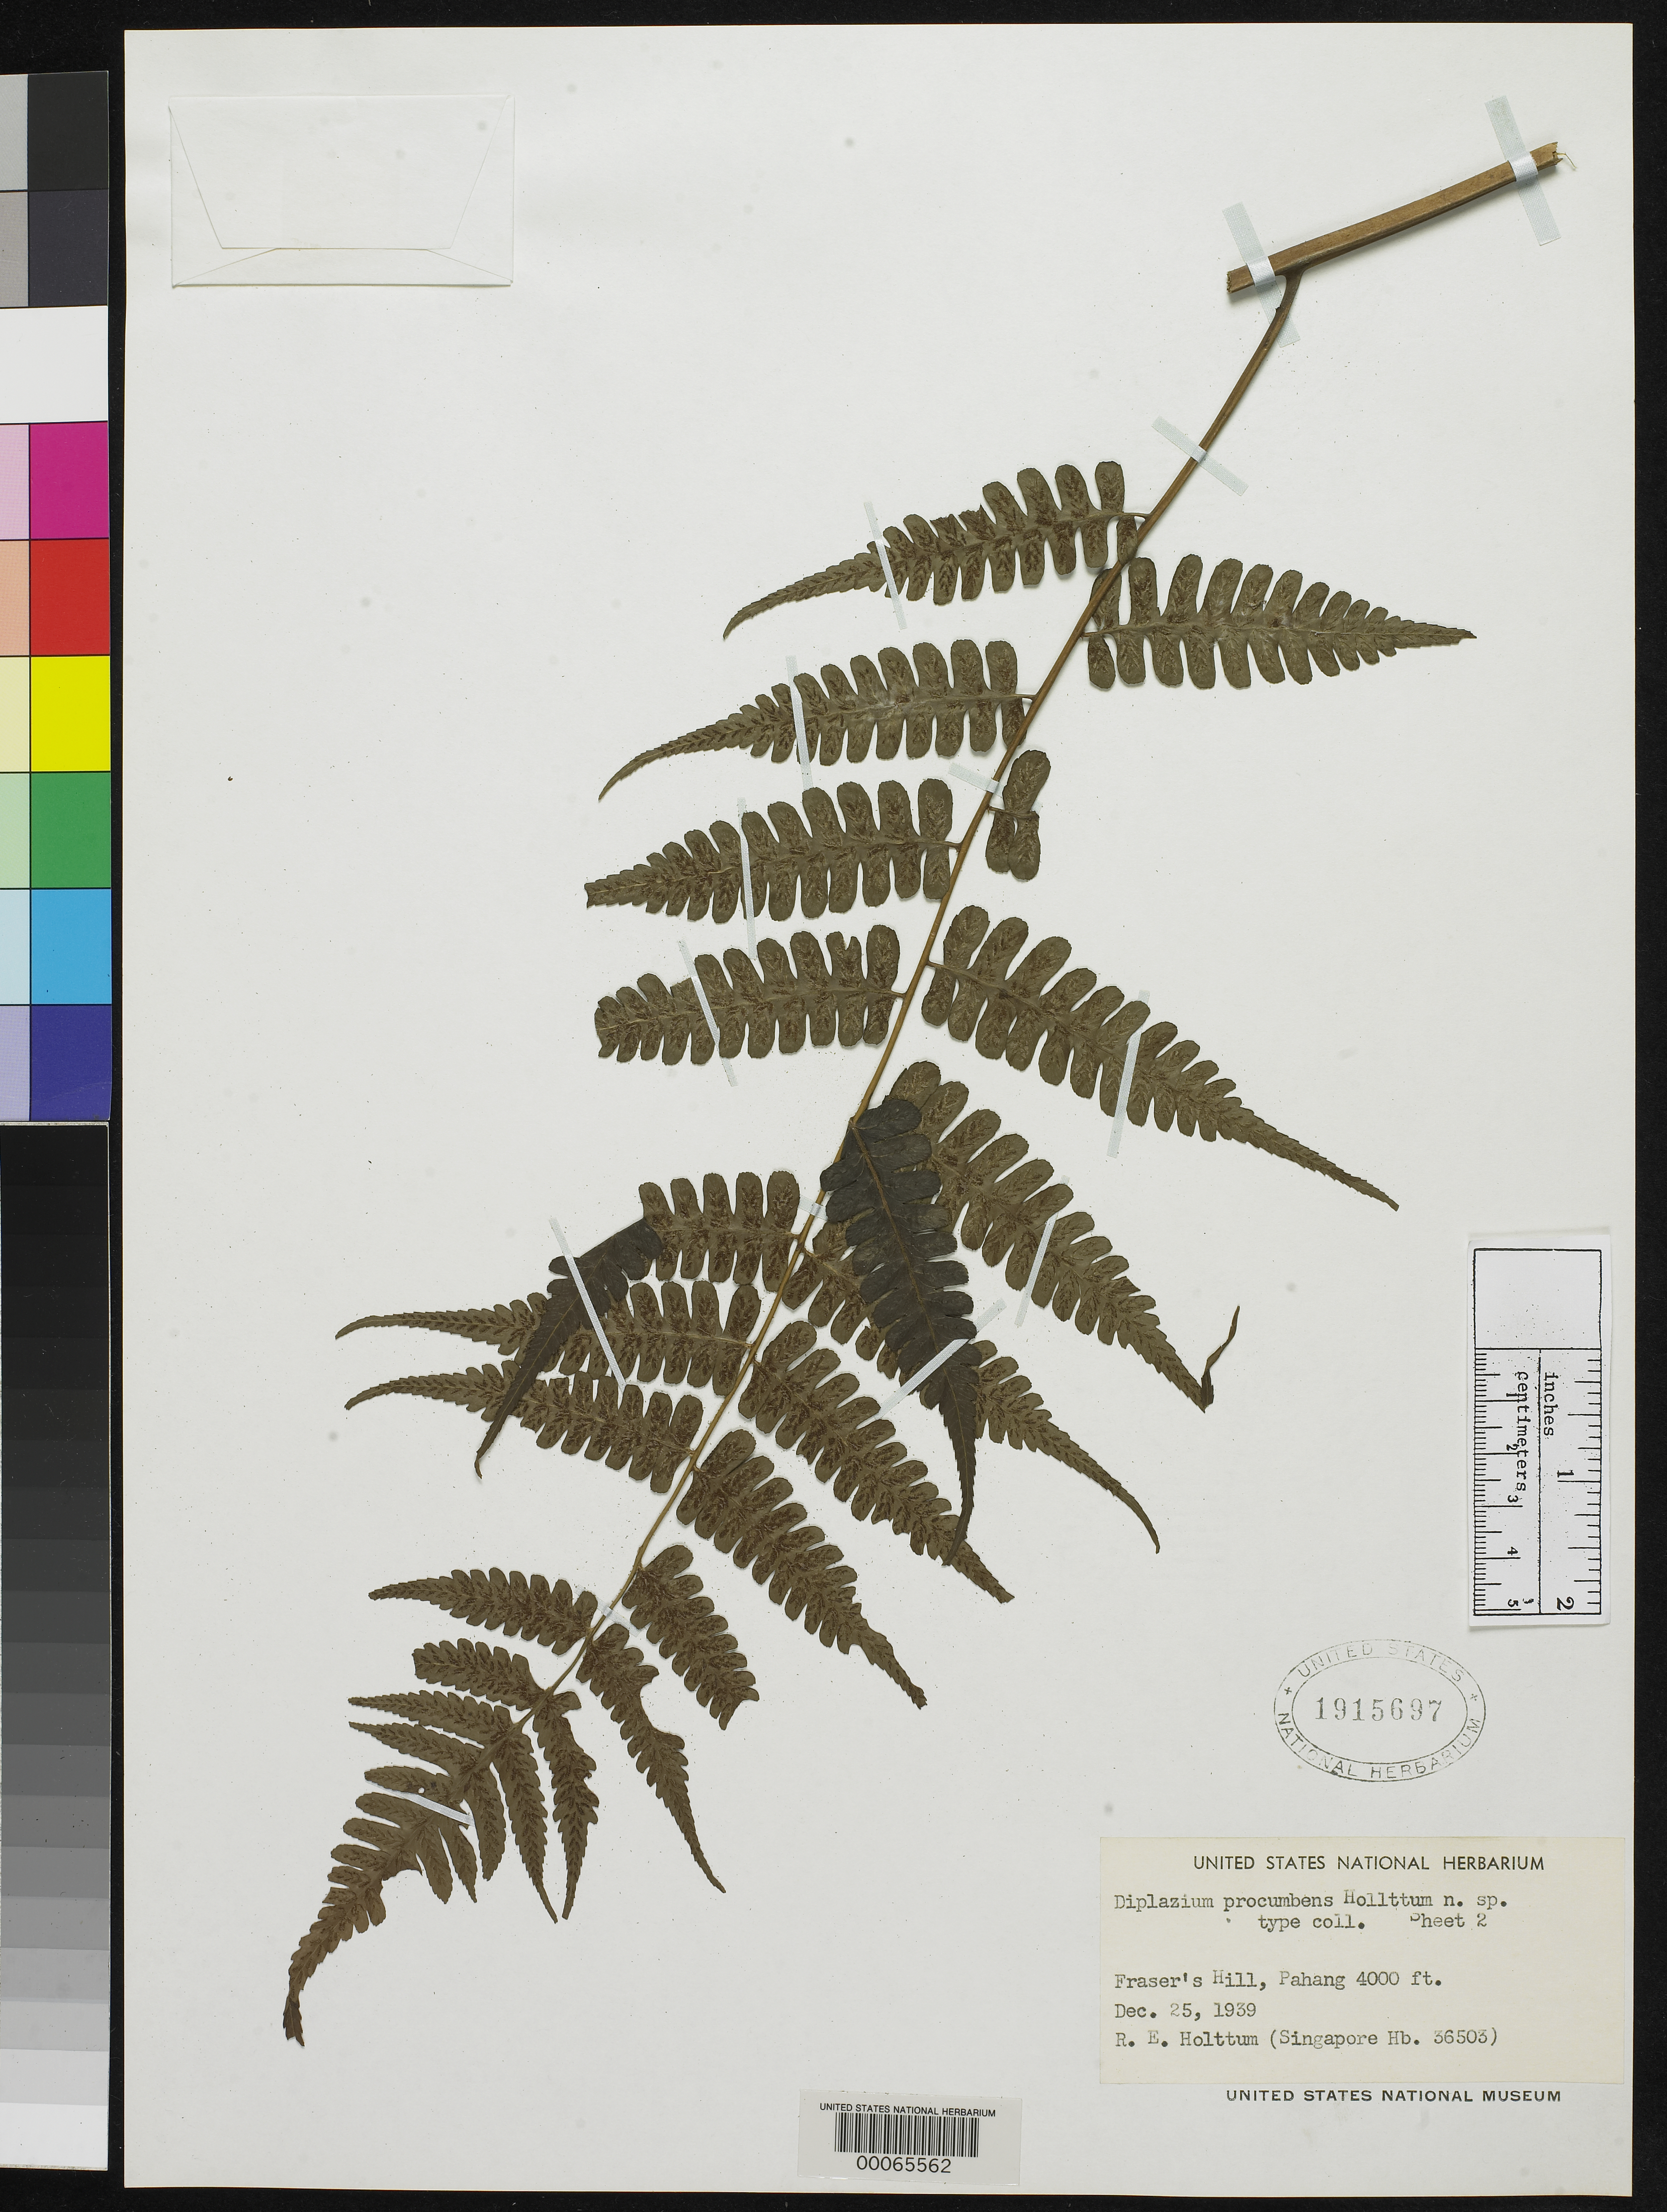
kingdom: Plantae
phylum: Tracheophyta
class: Polypodiopsida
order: Polypodiales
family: Athyriaceae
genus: Diplazium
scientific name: Diplazium procumbens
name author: Holttum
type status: Type Collection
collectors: R. E. Holttum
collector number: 36503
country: Malaysia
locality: Straits settlements. [Malay Peninsula]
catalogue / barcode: US 1915697